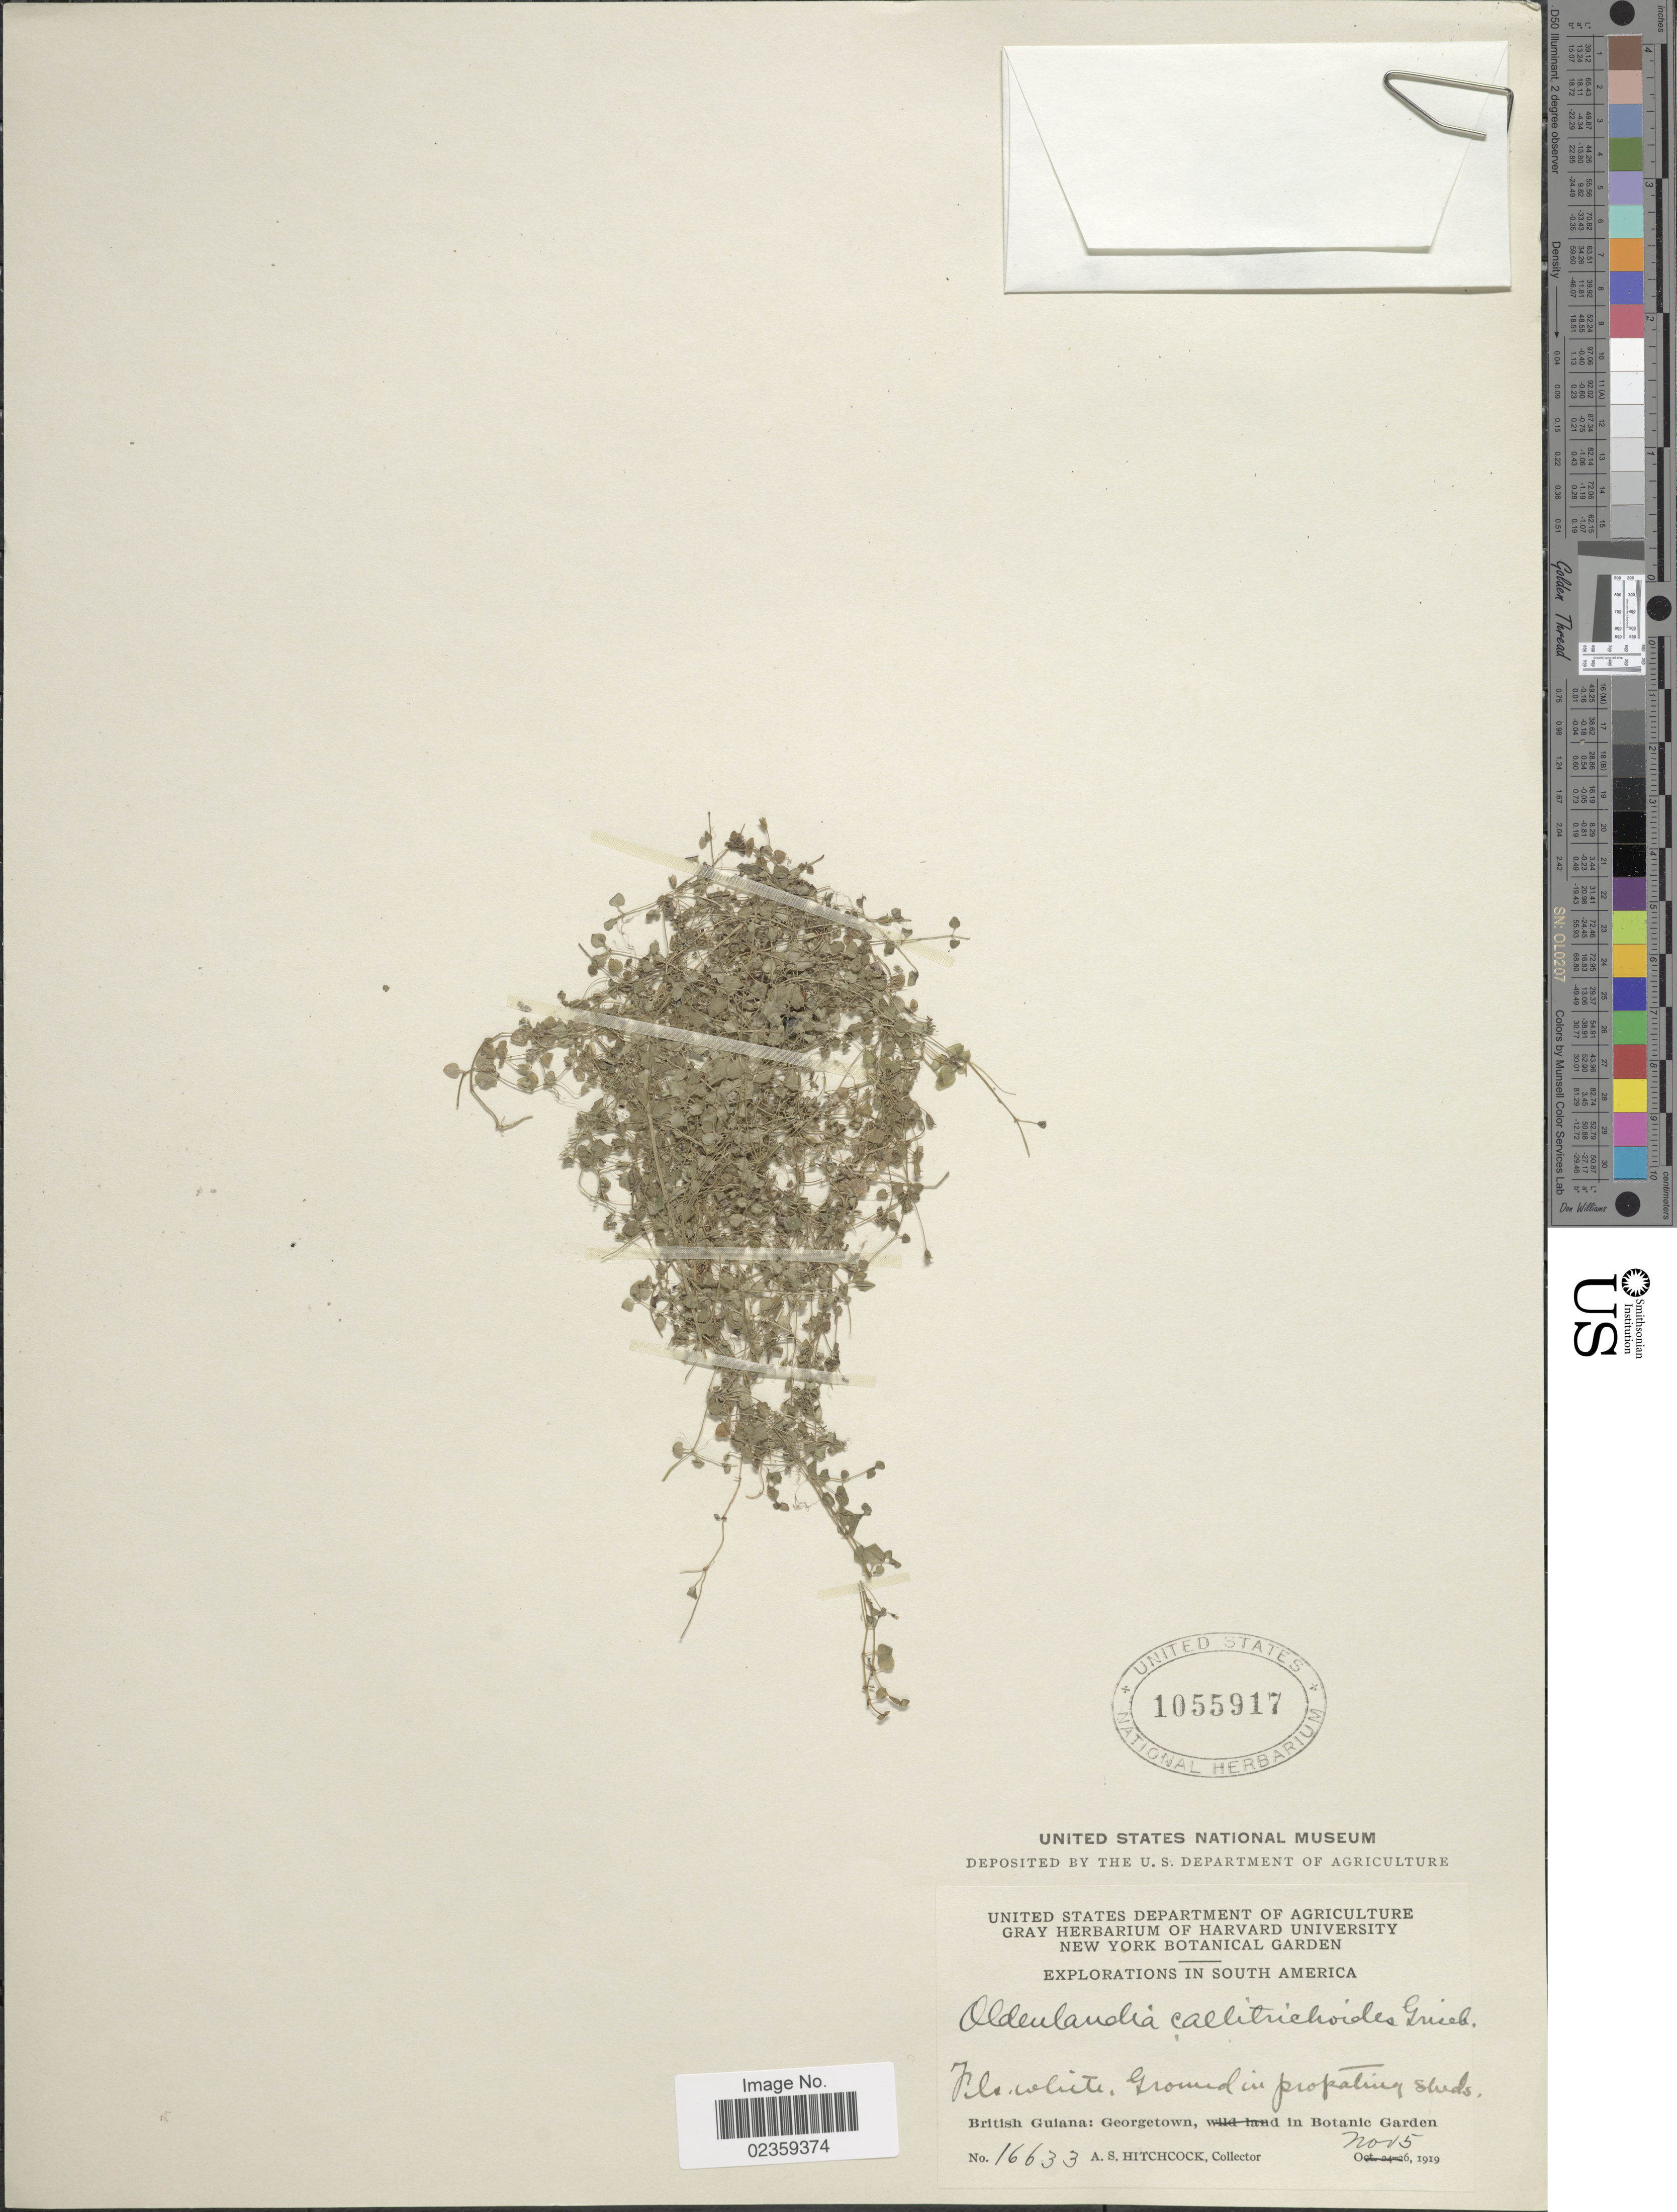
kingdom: Plantae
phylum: Tracheophyta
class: Magnoliopsida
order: Gentianales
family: Rubiaceae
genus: Oldenlandia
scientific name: Oldenlandia callitrichoides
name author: Griseb.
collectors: A. S. Hitchcock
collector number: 16633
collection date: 1919-11-05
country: Guyana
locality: British Guiana: Georgetown, in Botanic Garden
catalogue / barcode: US 1055917